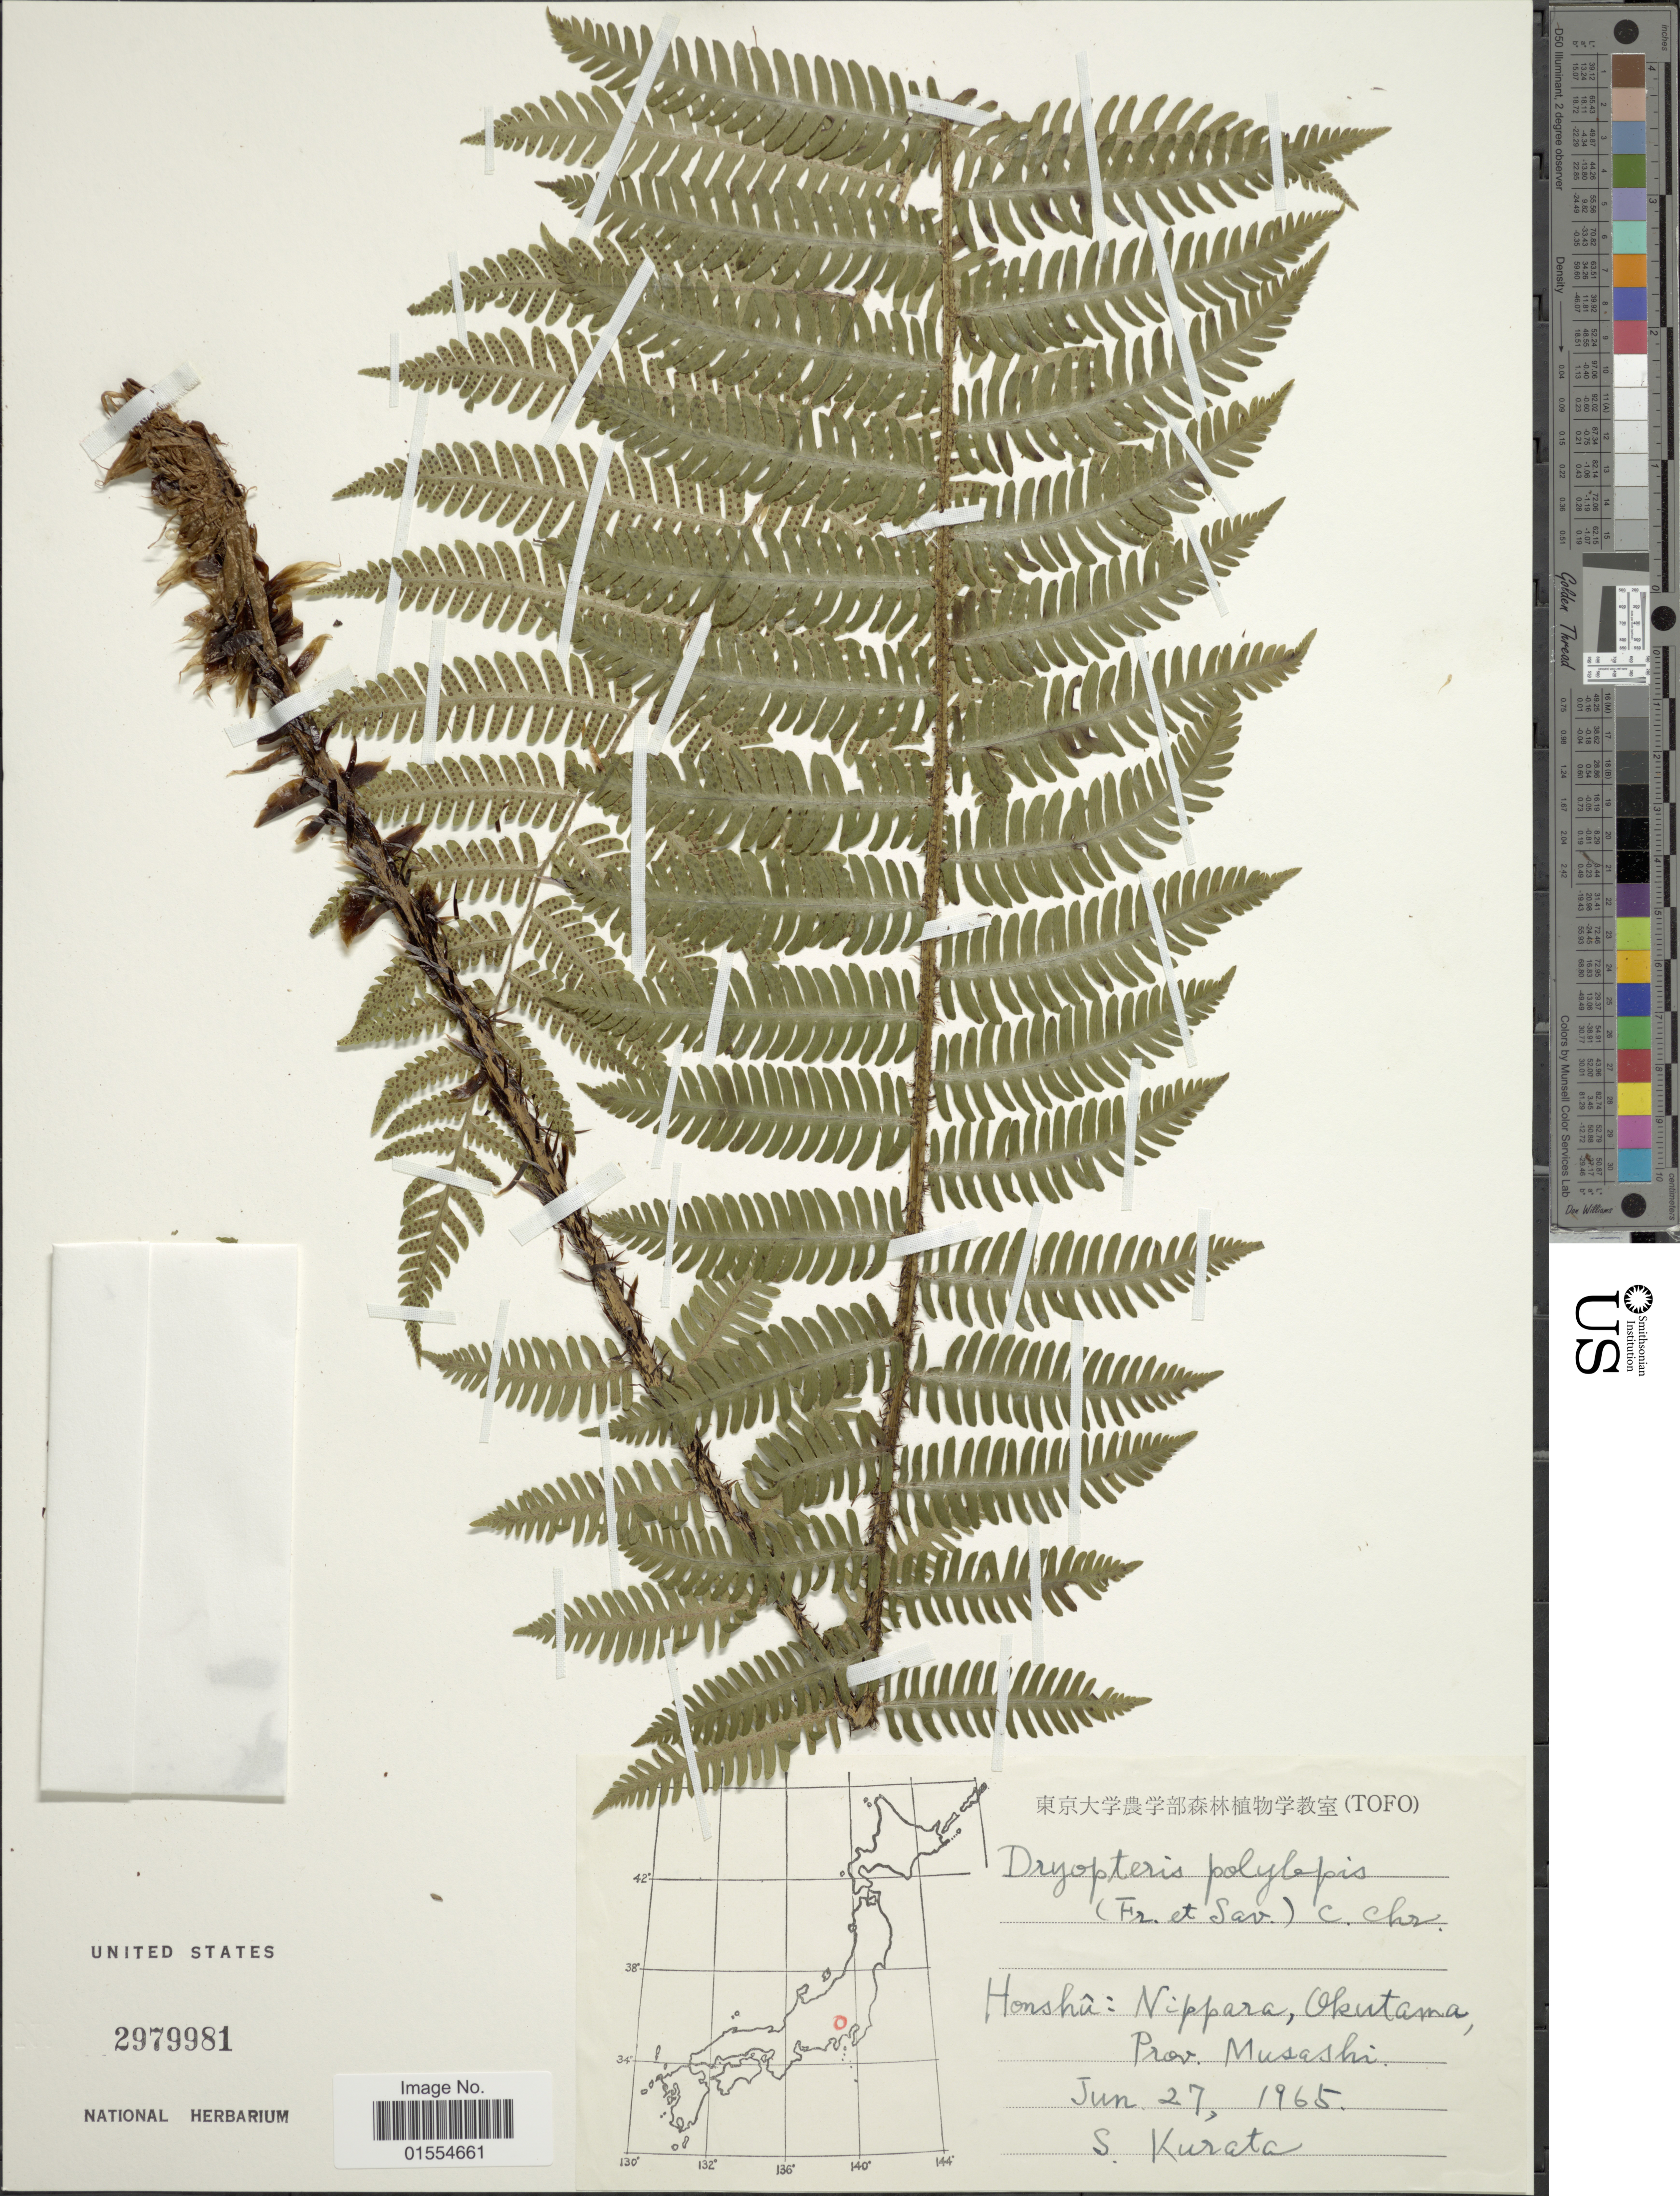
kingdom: Plantae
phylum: Tracheophyta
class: Polypodiopsida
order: Polypodiales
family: Dryopteridaceae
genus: Dryopteris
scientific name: Dryopteris polylepis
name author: (Franch. & Sav.) C. Chr.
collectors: Sa. Kurata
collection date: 1965-06-27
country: Japan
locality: Honshu: Nippon, Okutama, Prov. Musashi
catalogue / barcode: US 2979981